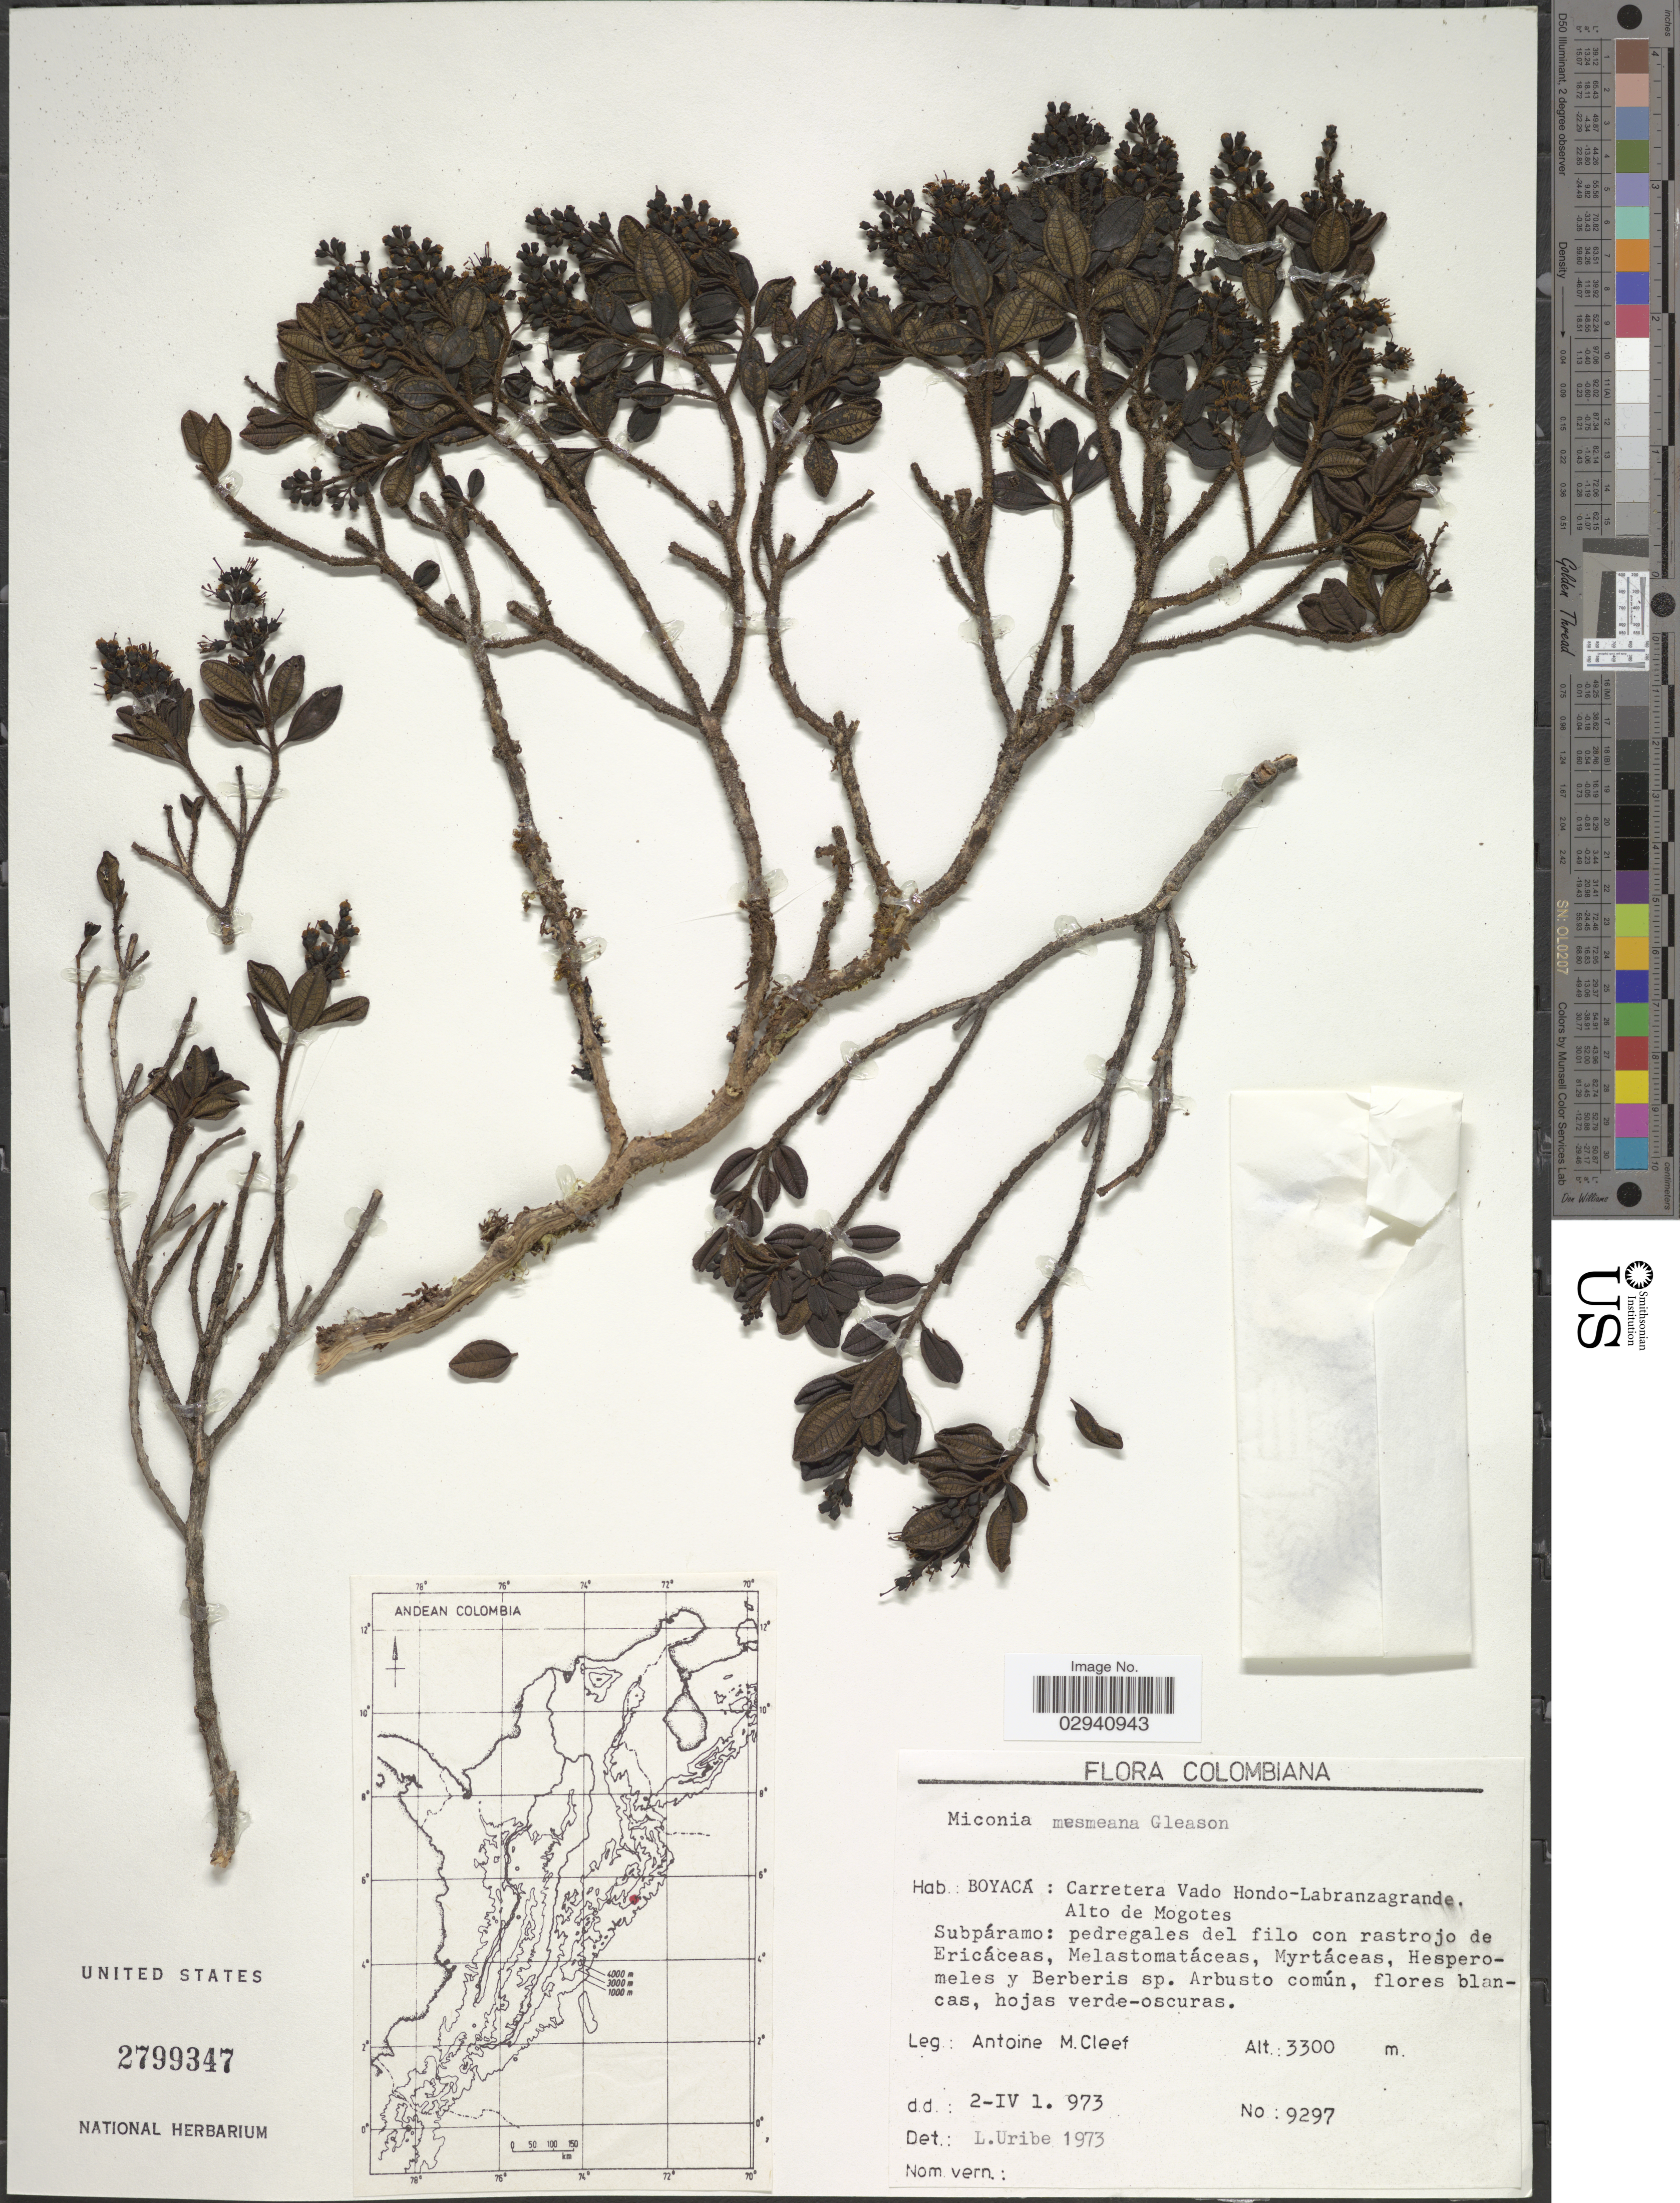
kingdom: Plantae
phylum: Tracheophyta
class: Magnoliopsida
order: Myrtales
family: Melastomataceae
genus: Miconia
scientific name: Miconia mesmeana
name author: Gleason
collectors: A. M. Cleef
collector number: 9297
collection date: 1973-04-02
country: Colombia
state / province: Boyacá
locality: Boyacá: Carretera Vado Hondo-Labranzagrande. Alto de Mogotes.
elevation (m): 3300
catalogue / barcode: US 2799347